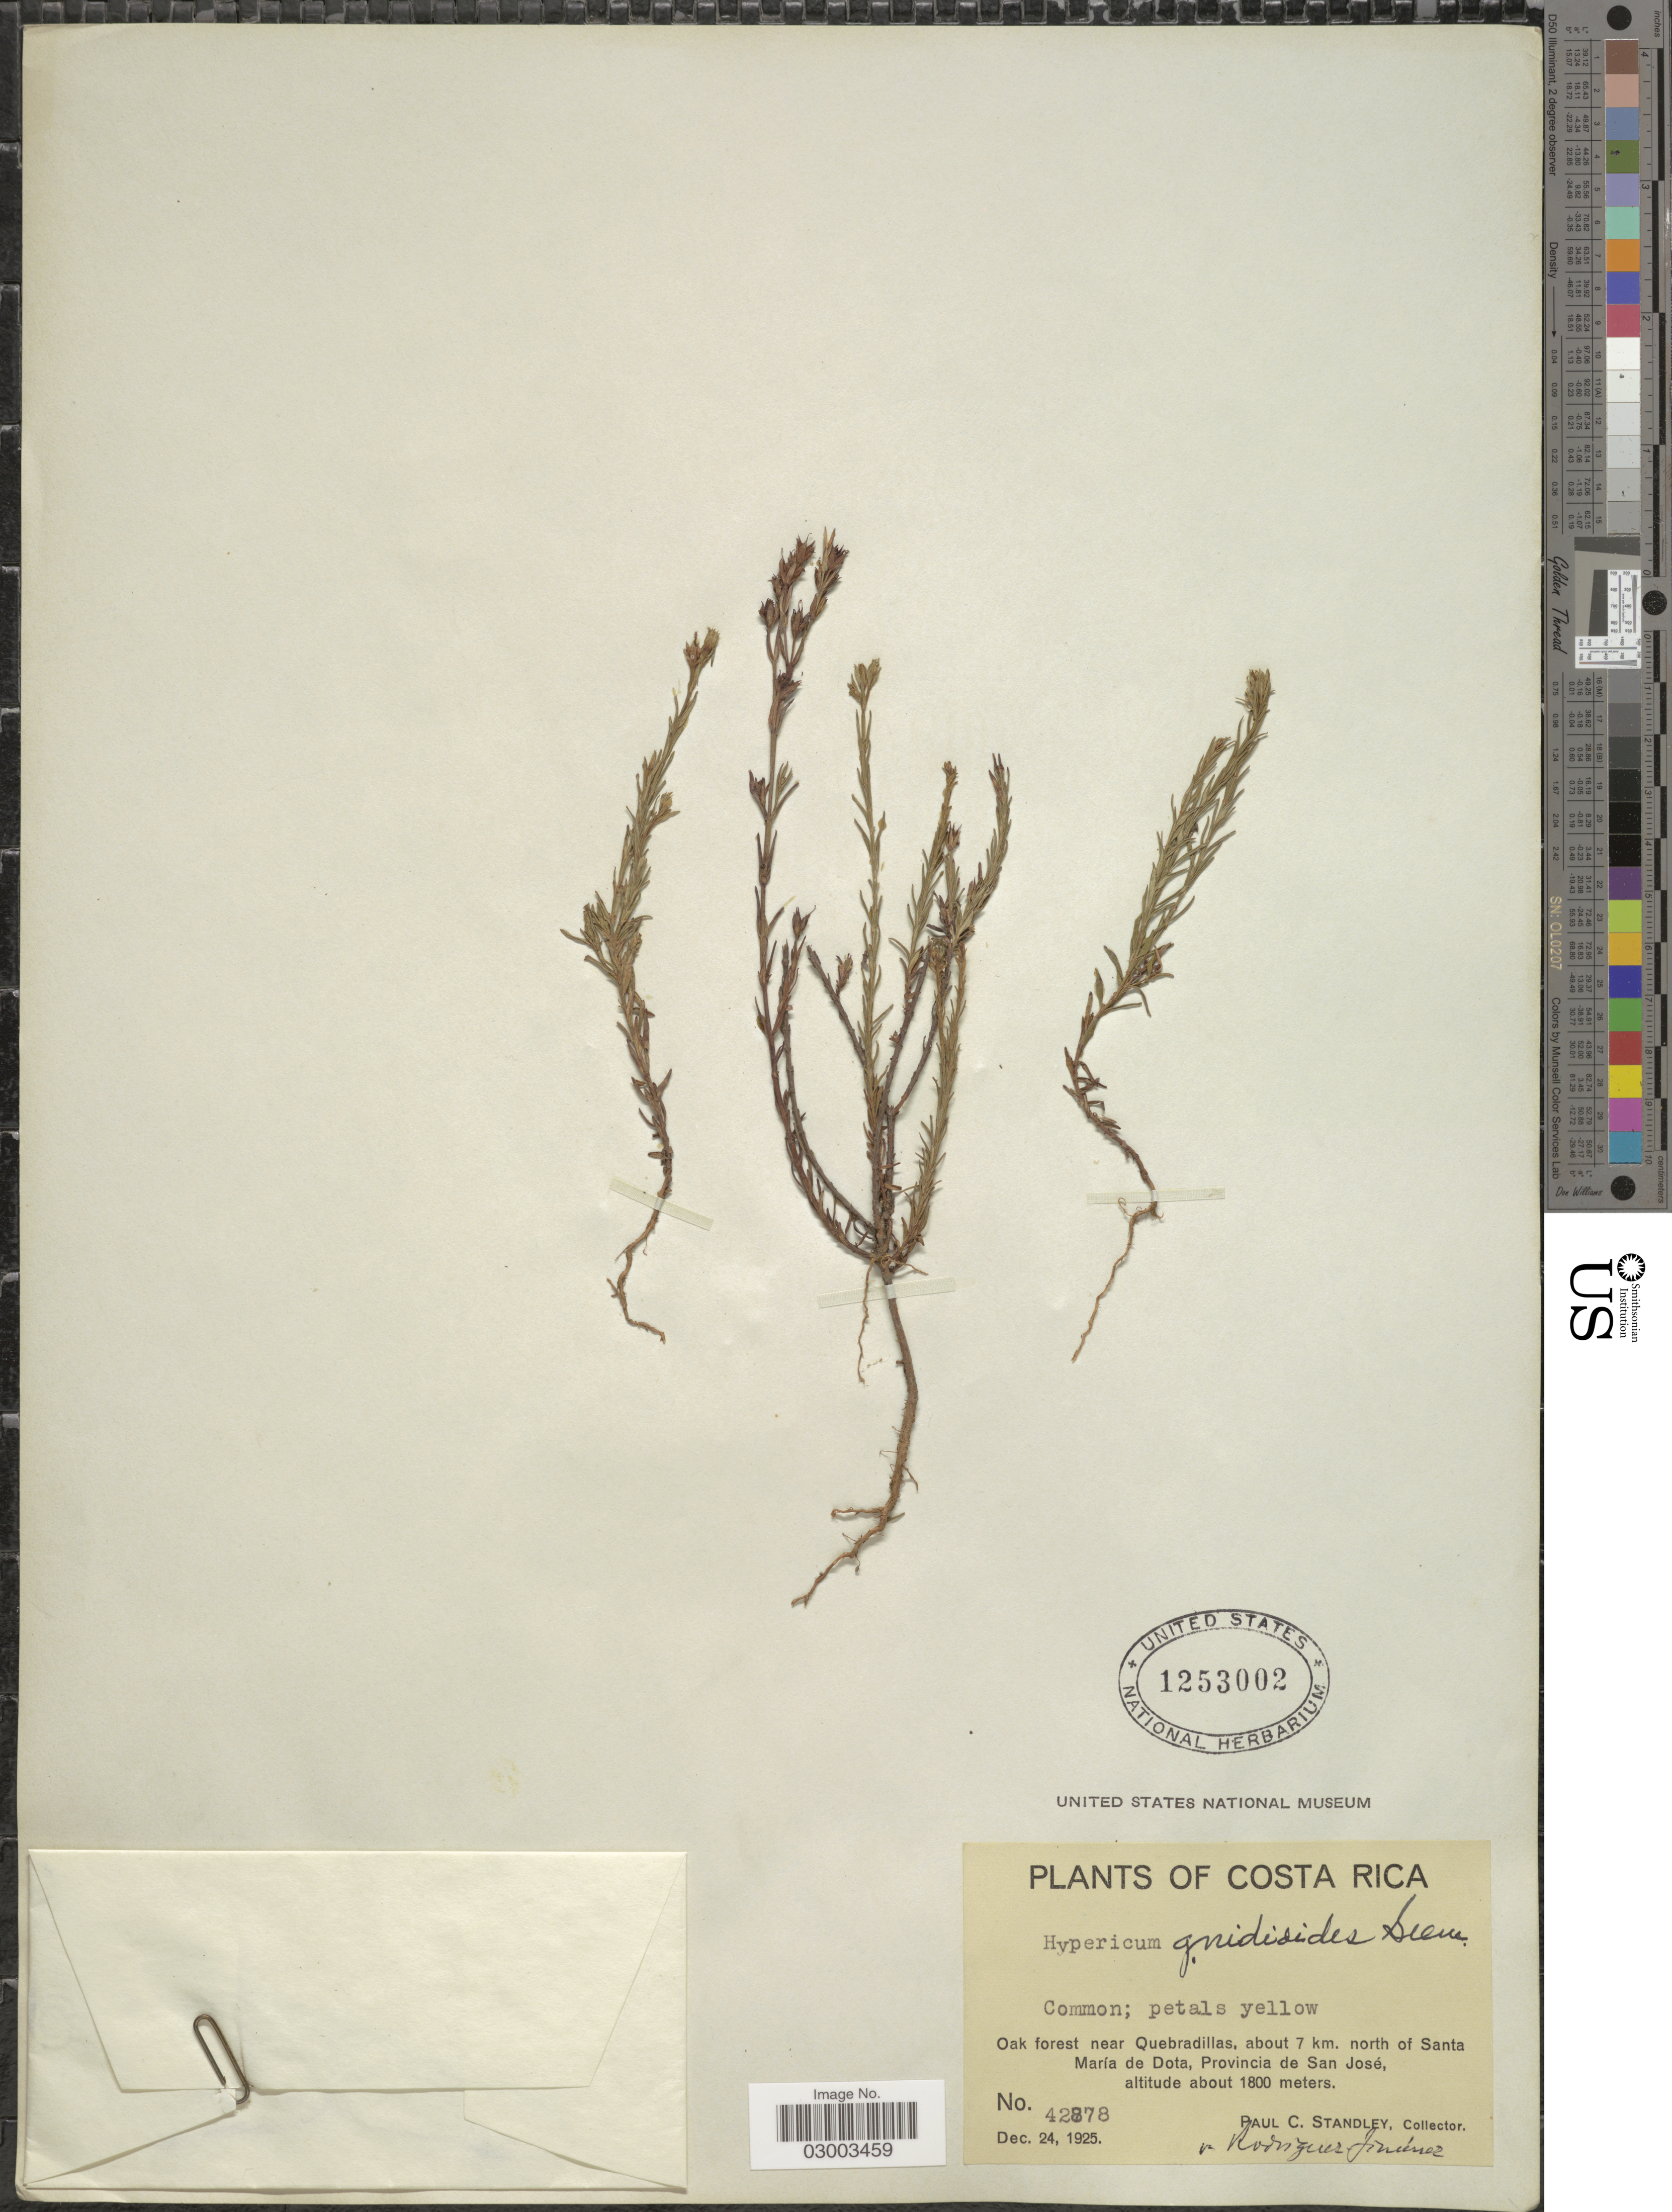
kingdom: Plantae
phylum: Tracheophyta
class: Magnoliopsida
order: Malpighiales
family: Hypericaceae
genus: Hypericum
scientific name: Hypericum silenoides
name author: Juss.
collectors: P. C. Standley & Rodríguez-Jiménez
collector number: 42878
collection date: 1925-12-24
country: Costa Rica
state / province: San José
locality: Oak forest near Quebradillas, about 7 km. north of Santa María de Dota.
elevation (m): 1800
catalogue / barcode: US 1253002